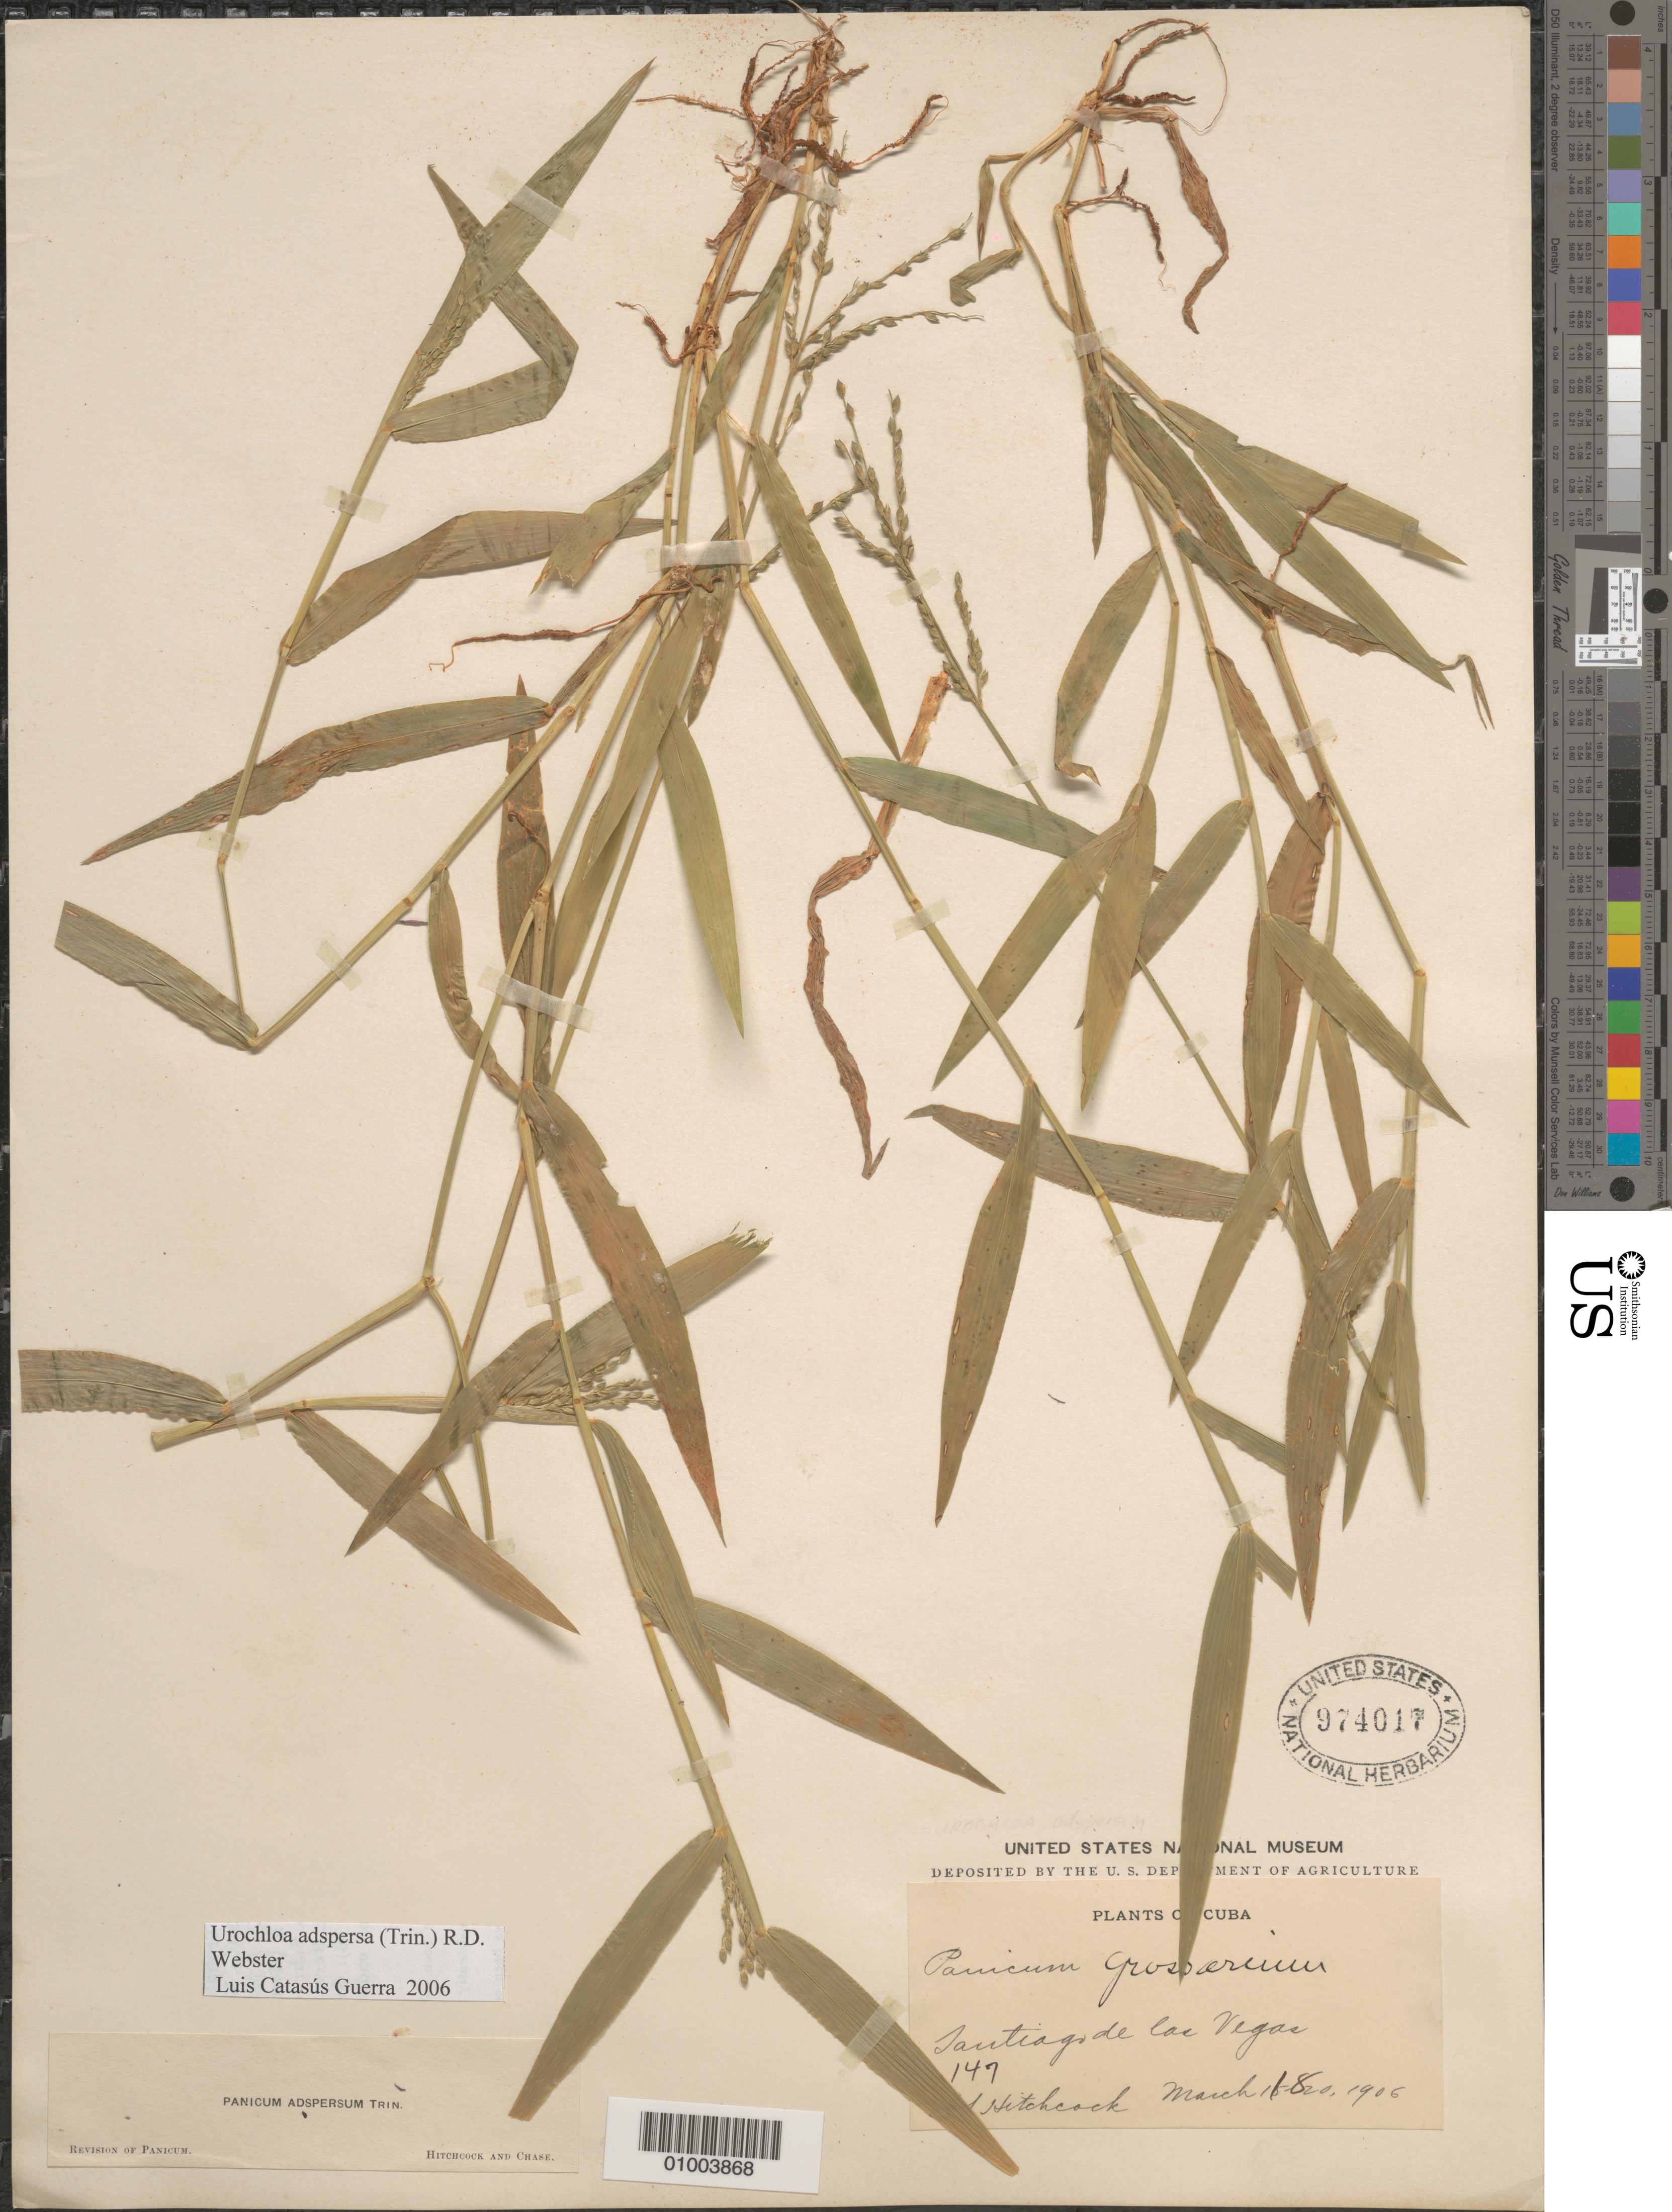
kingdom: Plantae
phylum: Tracheophyta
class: Liliopsida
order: Poales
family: Poaceae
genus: Urochloa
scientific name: Urochloa adspersa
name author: (Trin.) R.D. Webster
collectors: A. S. Hitchcock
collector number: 147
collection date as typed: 18 Mar 1906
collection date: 1906-03-18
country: Cuba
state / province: La Habana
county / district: Municipio Boyeros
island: Cuba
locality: Santiago de las vegas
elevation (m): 97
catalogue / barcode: US 974017